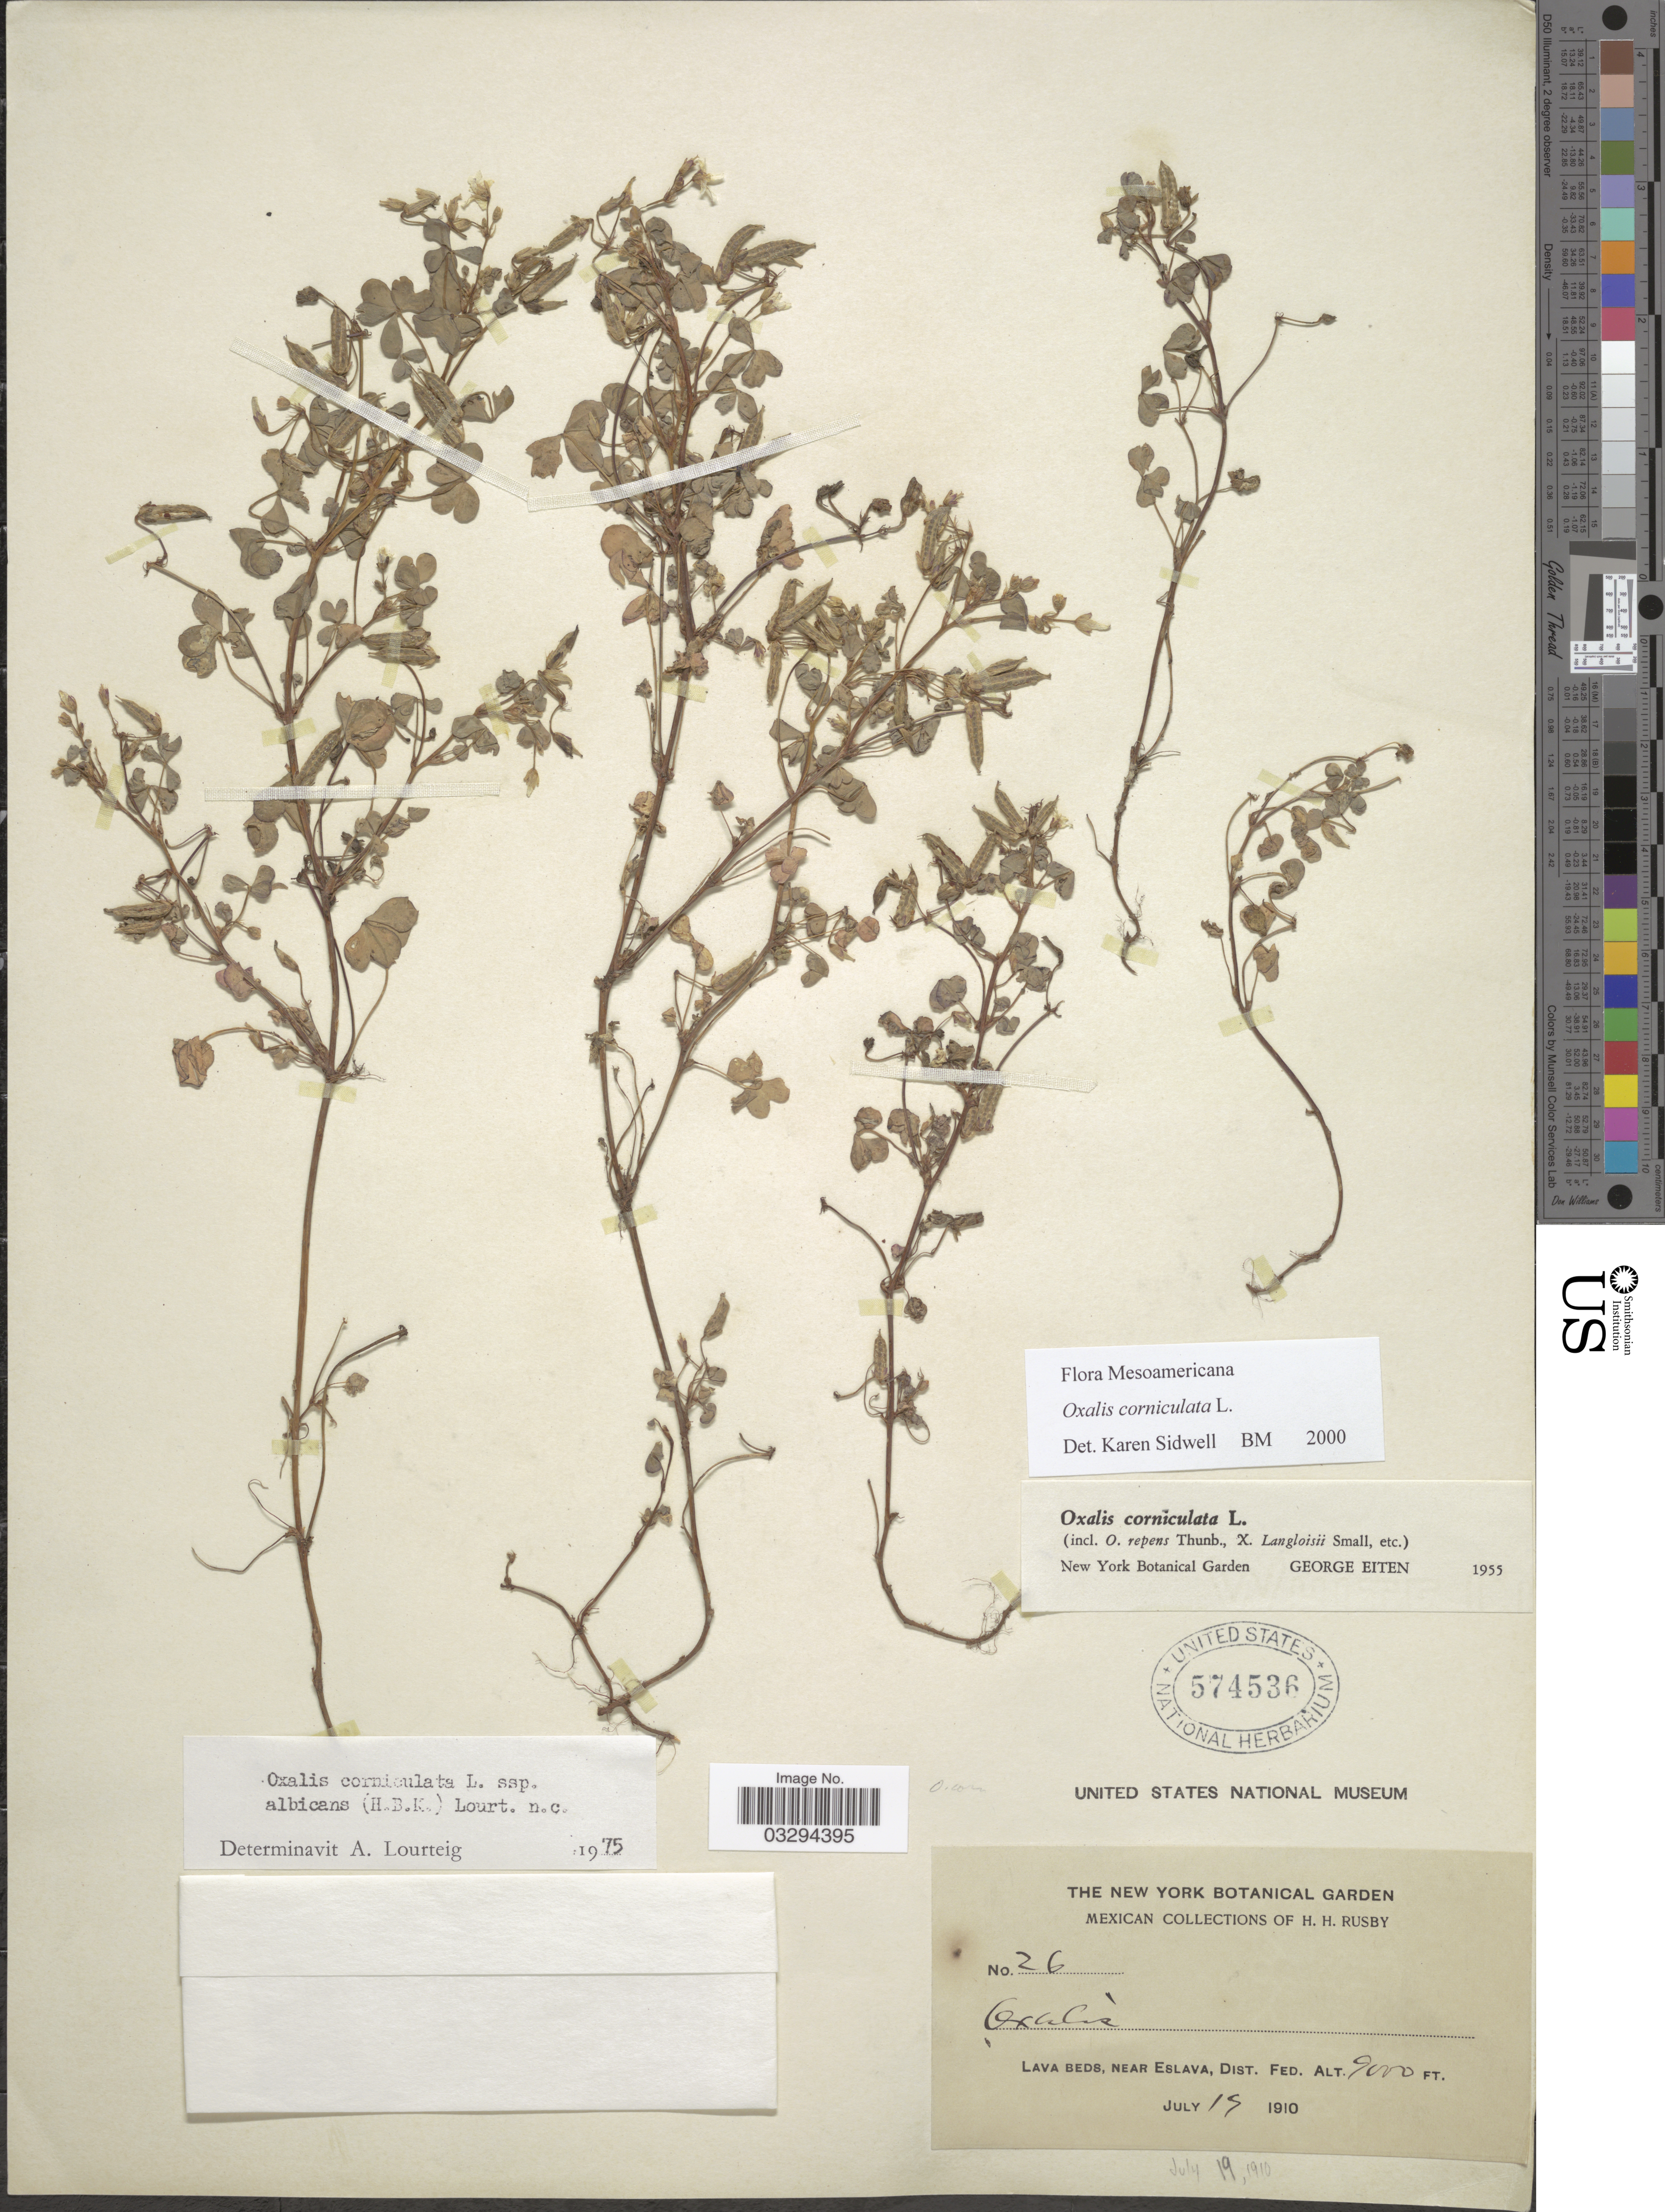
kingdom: Plantae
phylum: Tracheophyta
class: Magnoliopsida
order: Oxalidales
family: Oxalidaceae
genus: Oxalis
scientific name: Oxalis corniculata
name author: L.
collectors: H. H. Rusby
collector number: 26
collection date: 1910-07-19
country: Mexico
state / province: Distrito Federal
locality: Lava beds, near Eslava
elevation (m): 2743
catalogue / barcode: US 574536